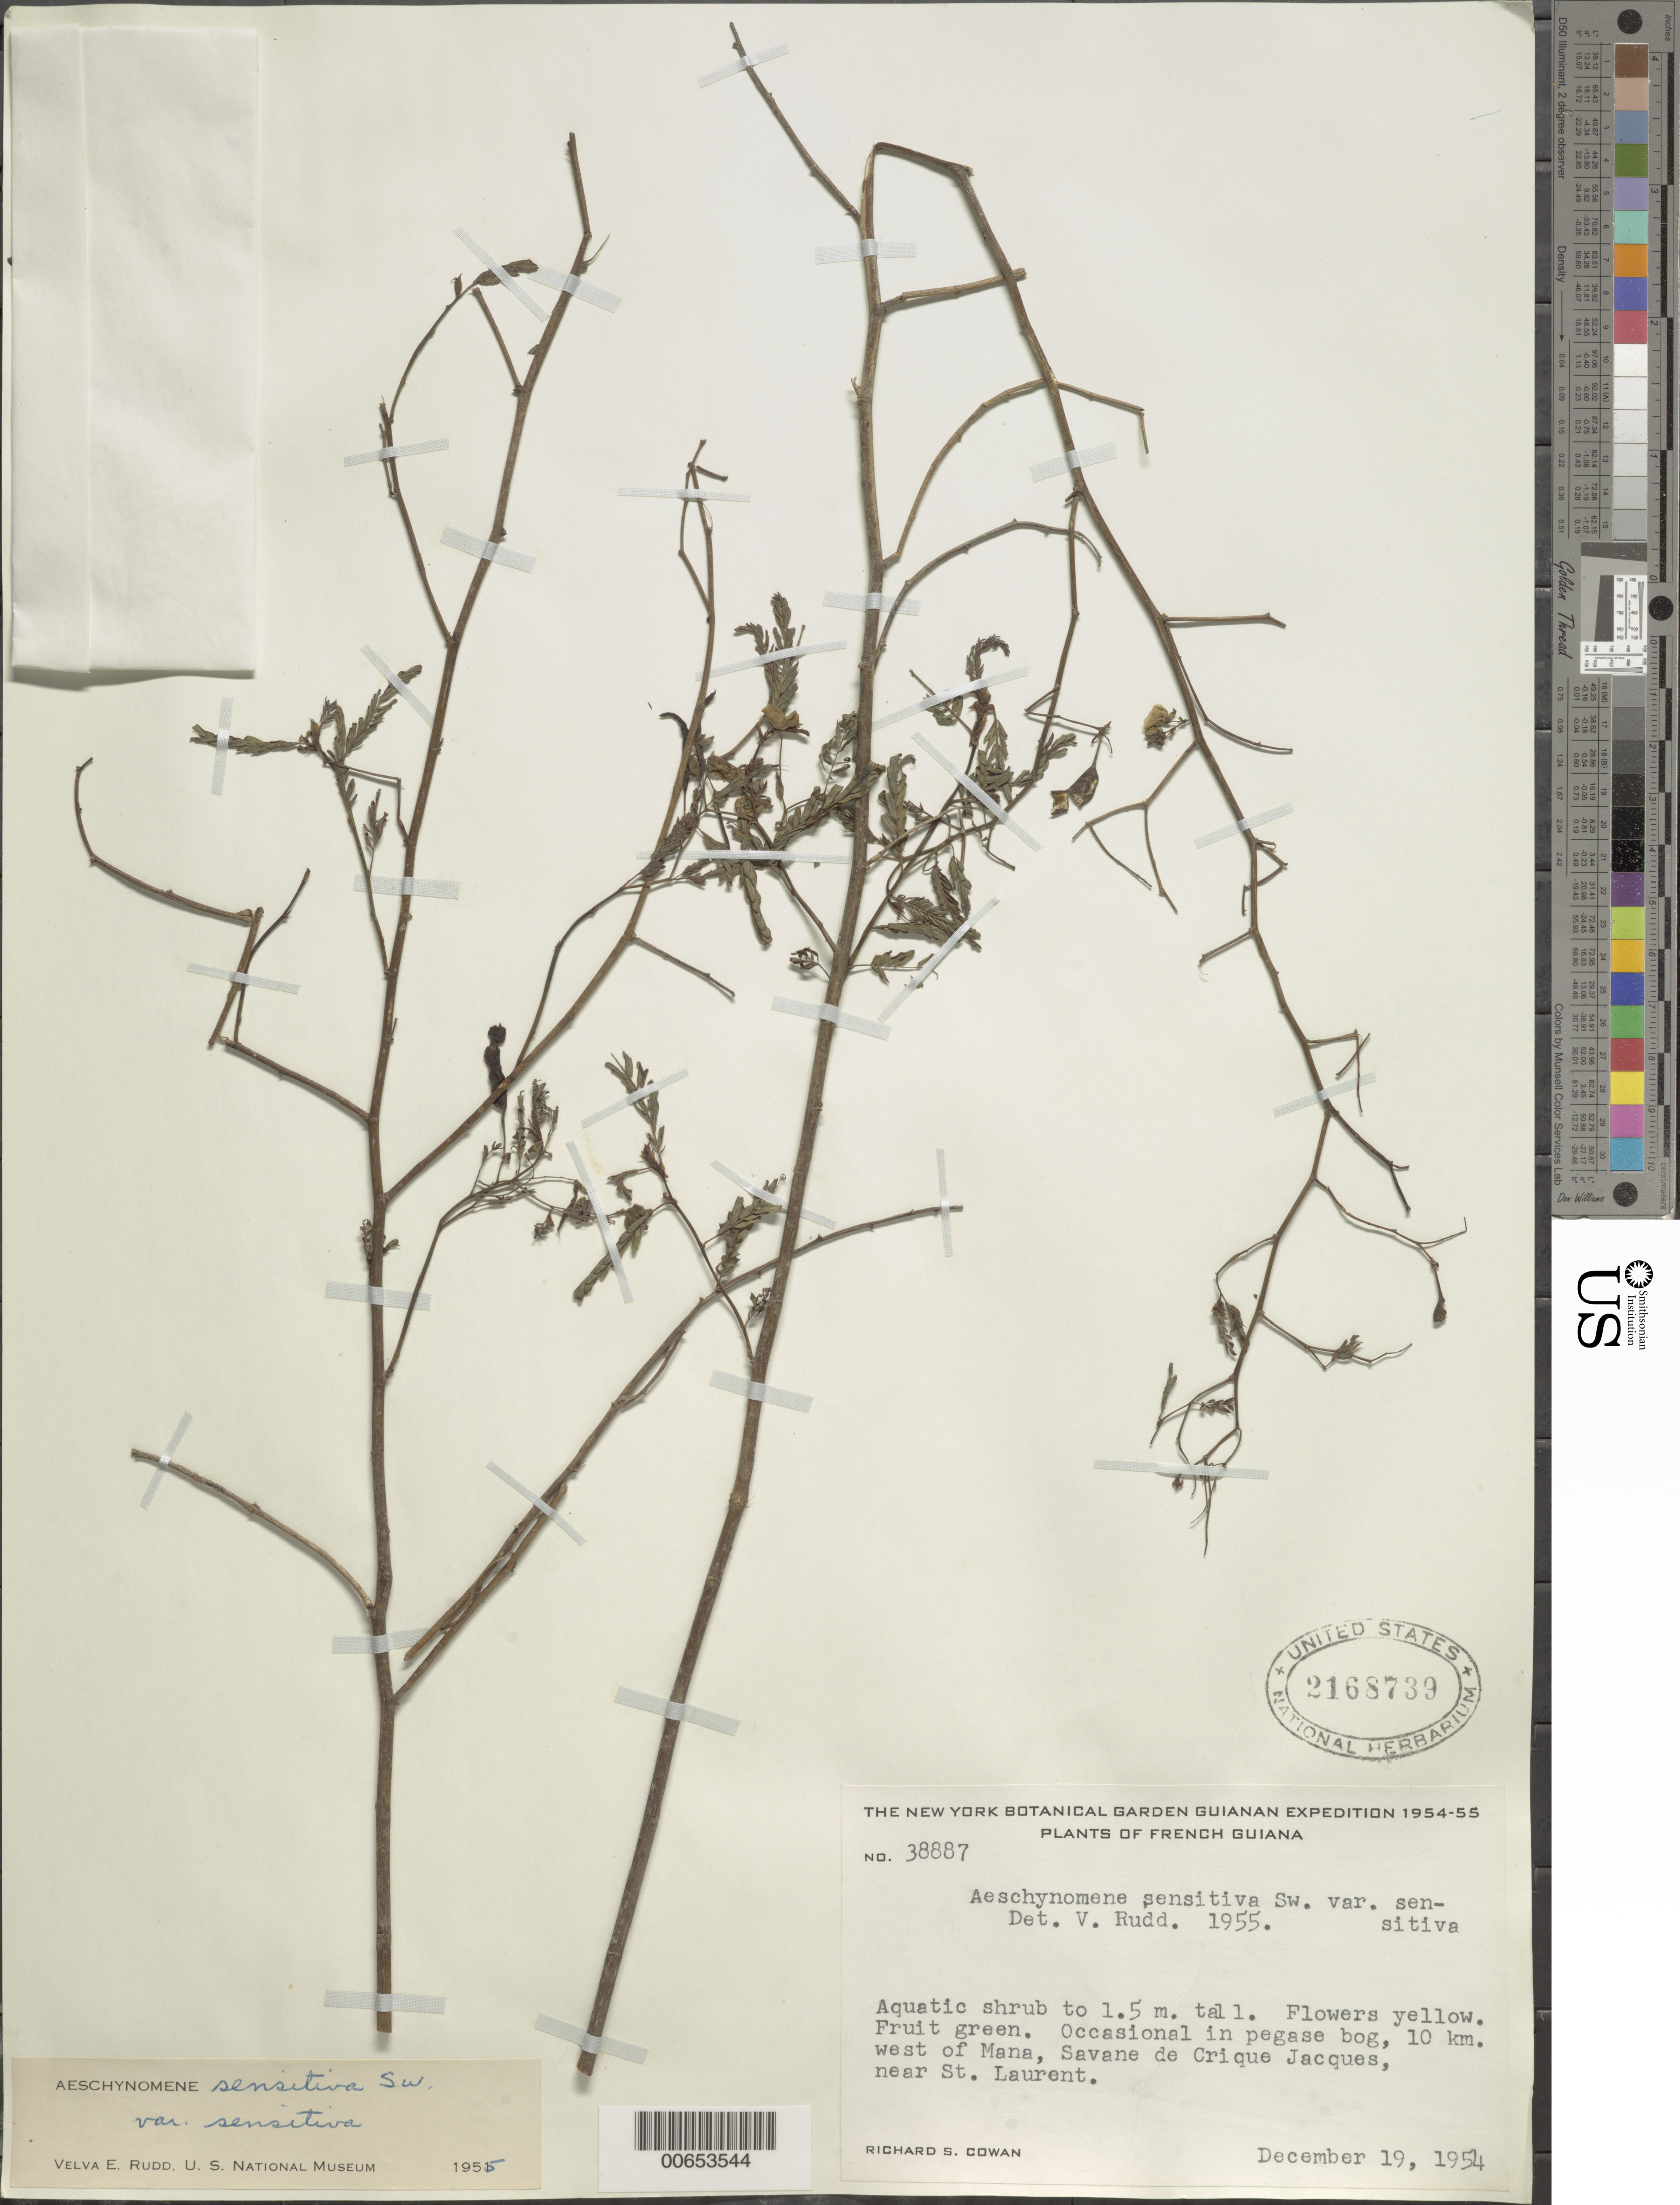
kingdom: Plantae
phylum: Tracheophyta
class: Magnoliopsida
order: Fabales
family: Fabaceae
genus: Aeschynomene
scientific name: Aeschynomene sensitiva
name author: Sw.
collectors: R. S. Cowan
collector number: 38887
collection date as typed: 19-Dec-54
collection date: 1954-12-19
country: French Guiana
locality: Crique Jacques, near St. Laurent, 10 km W of Mana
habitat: Pegase bog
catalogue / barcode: US 2168739